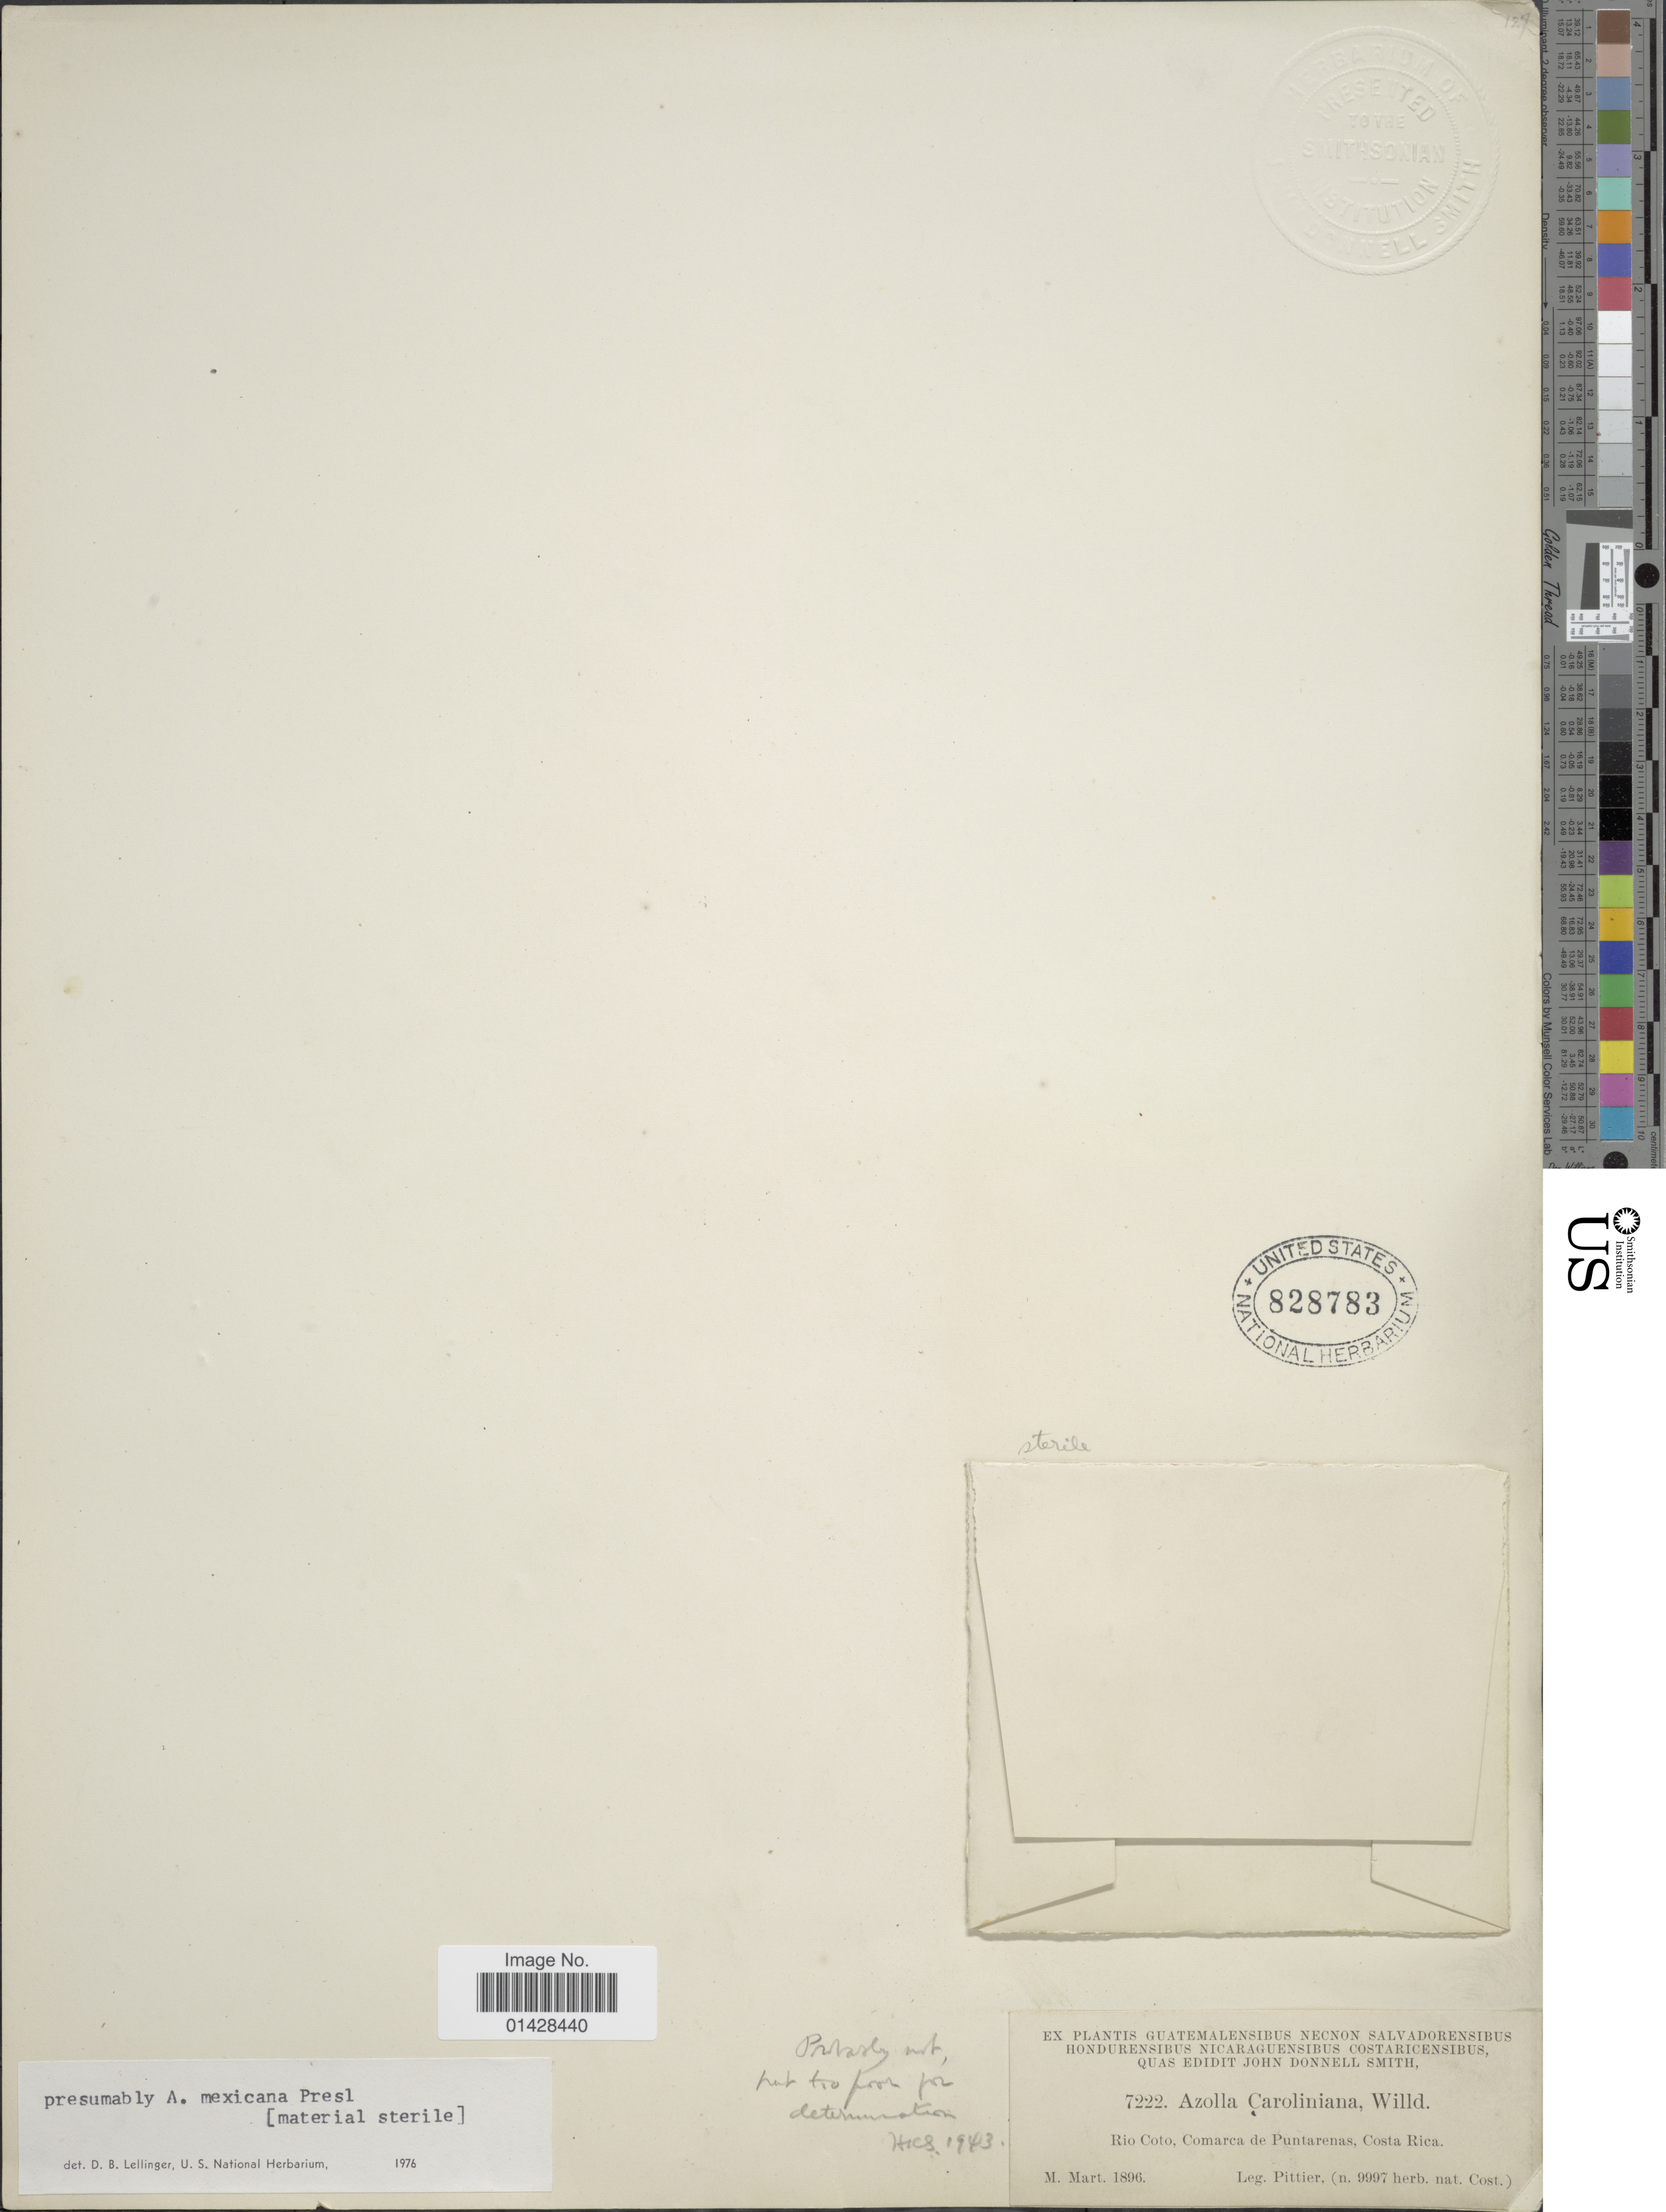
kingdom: Plantae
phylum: Tracheophyta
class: Polypodiopsida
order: Salviniales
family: Salviniaceae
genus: Azolla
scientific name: Azolla mexicana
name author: C. Presl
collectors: H. F. Pittier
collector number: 7222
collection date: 1896-03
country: Costa Rica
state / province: Puntarenas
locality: Rio Coto, Comarca de Puntarenas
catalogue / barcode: US 828783